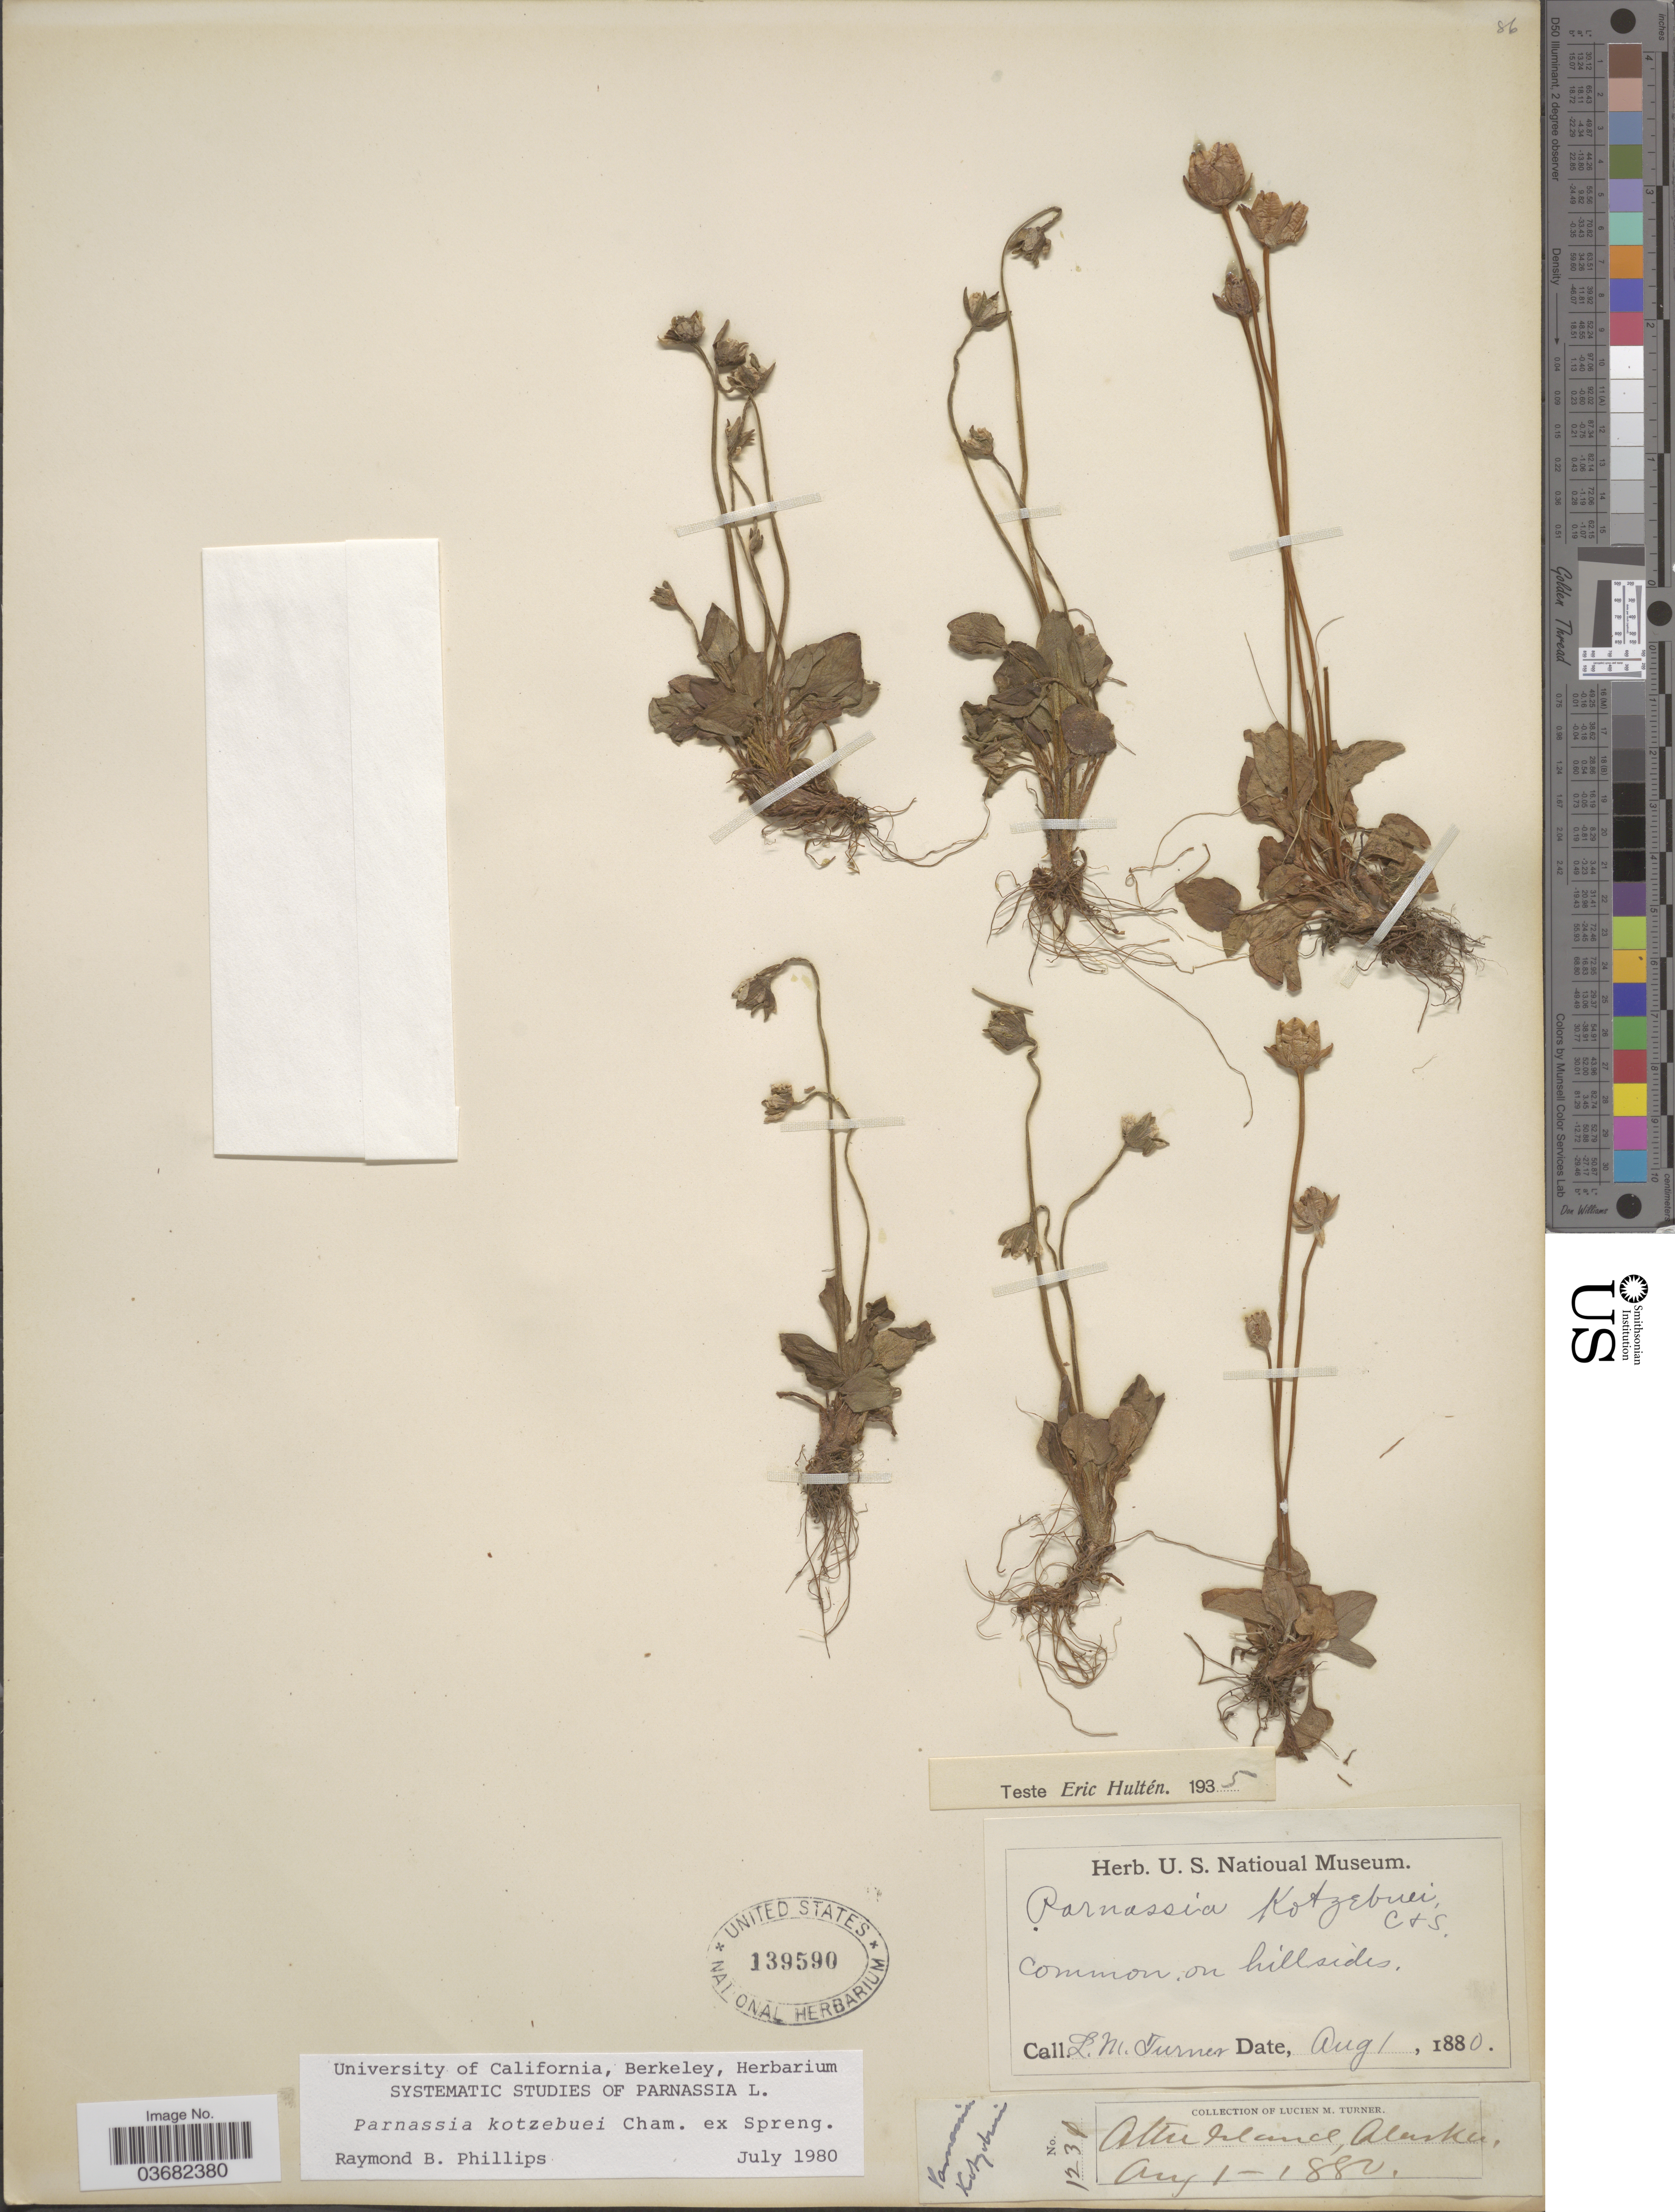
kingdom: Plantae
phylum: Tracheophyta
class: Magnoliopsida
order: Celastrales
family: Parnassiaceae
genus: Parnassia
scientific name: Parnassia kotzebuei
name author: Cham. ex Spreng.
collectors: L. M. Turner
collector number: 1231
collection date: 1880-08-01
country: United States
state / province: Alaska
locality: Alter Island.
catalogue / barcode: US 139590